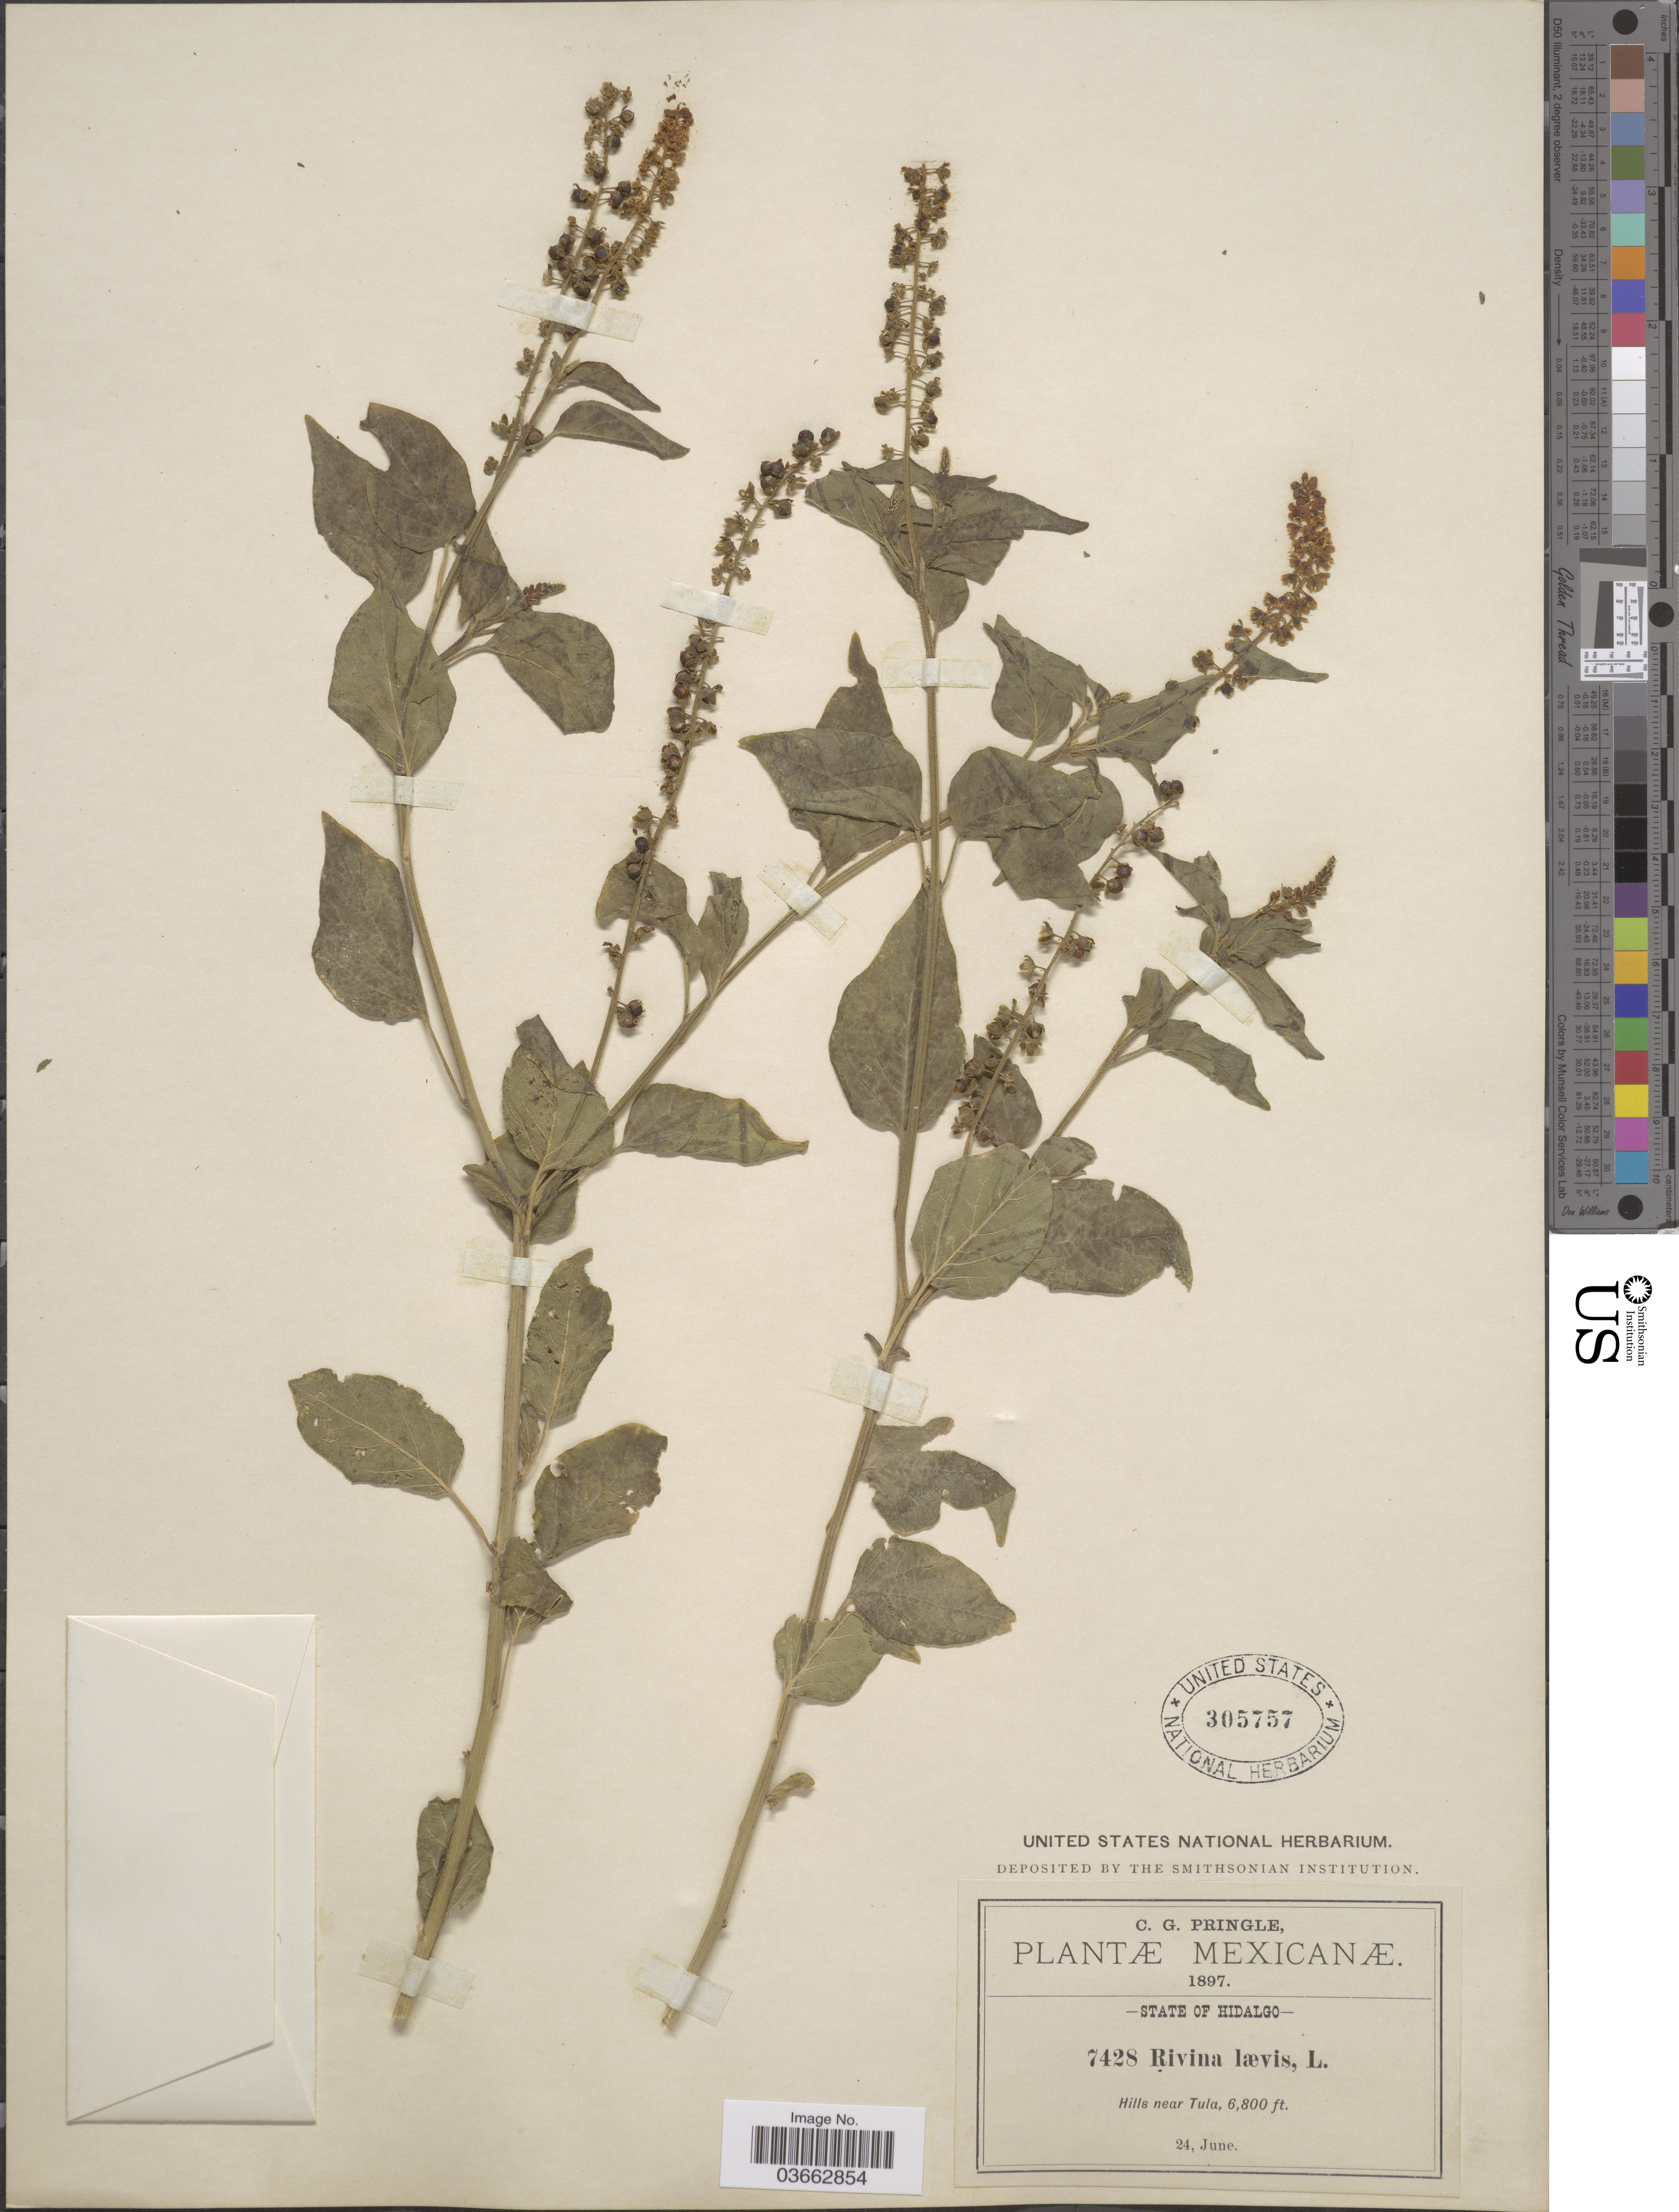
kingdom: Plantae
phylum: Tracheophyta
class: Magnoliopsida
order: Caryophyllales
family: Phytolaccaceae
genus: Rivina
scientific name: Rivina humilis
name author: L.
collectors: C. G. Pringle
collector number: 7428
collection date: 1897-06-24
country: Mexico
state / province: Hidalgo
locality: Hills near Tula.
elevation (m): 2073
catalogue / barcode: US 305757